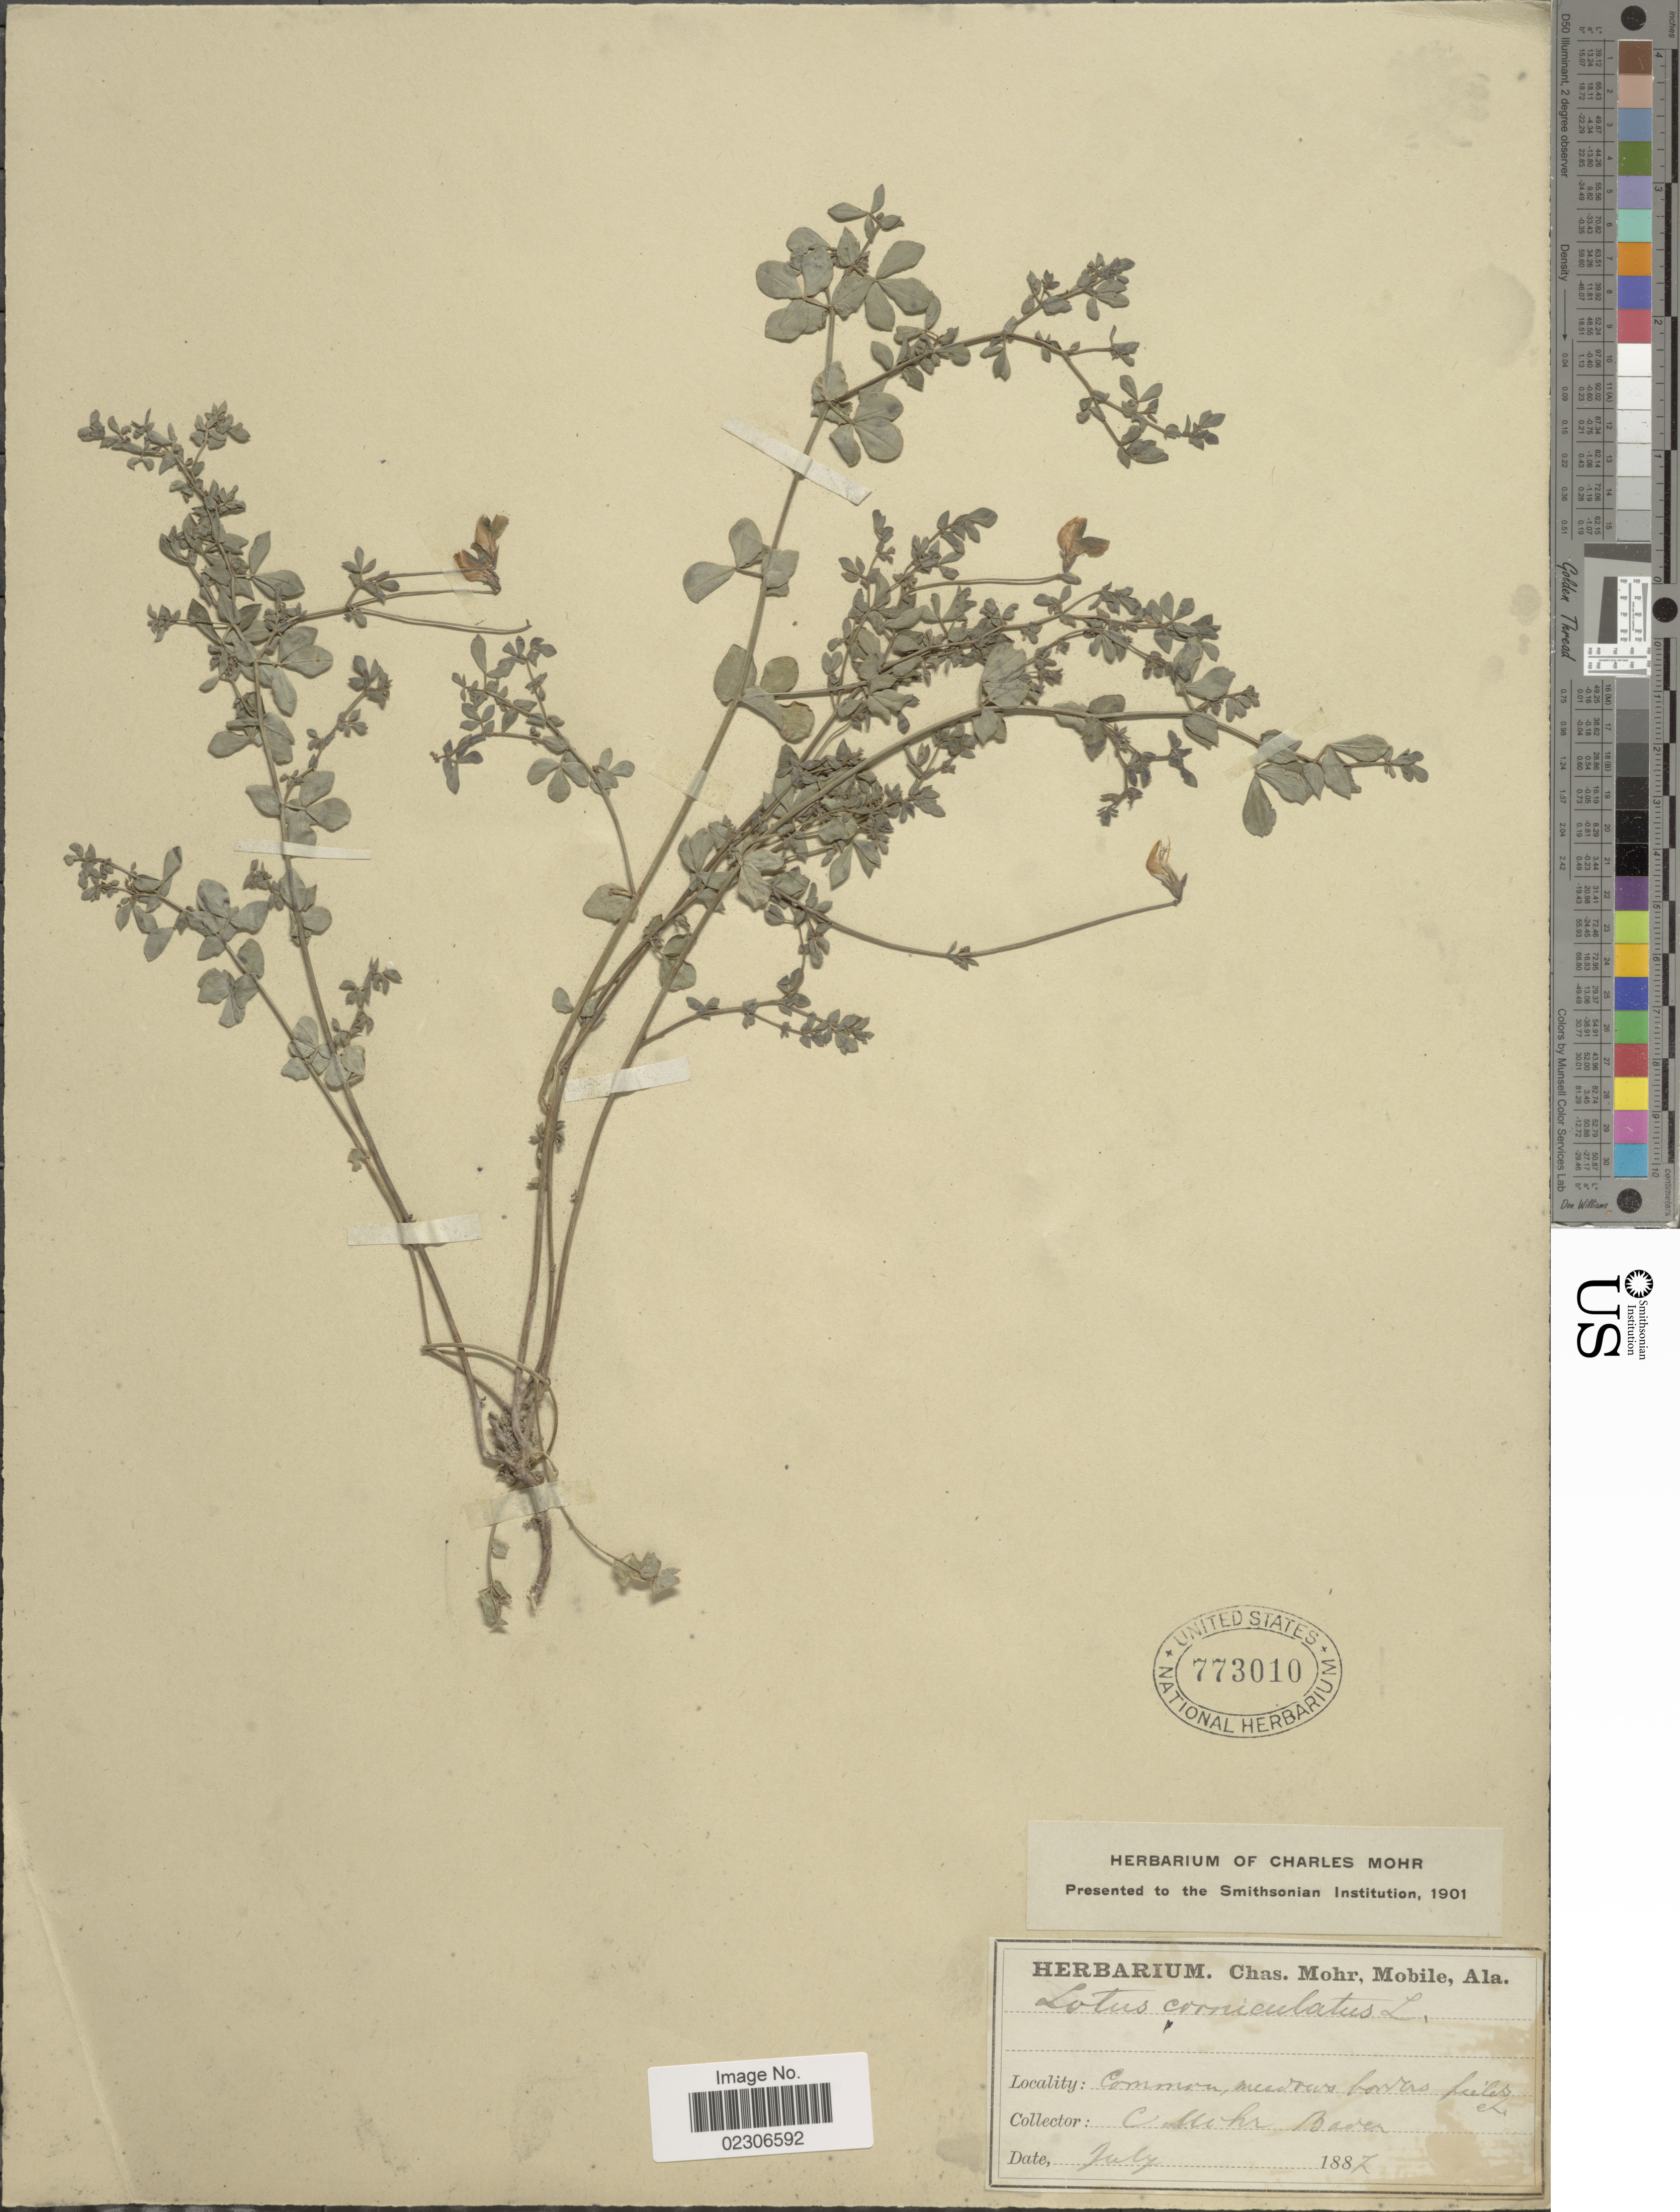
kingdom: Plantae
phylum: Tracheophyta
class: Magnoliopsida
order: Fabales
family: Fabaceae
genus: Lotus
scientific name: Lotus corniculatus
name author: L.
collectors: Mohr, C. T. (herbarium)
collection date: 1887-07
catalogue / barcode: US 773010